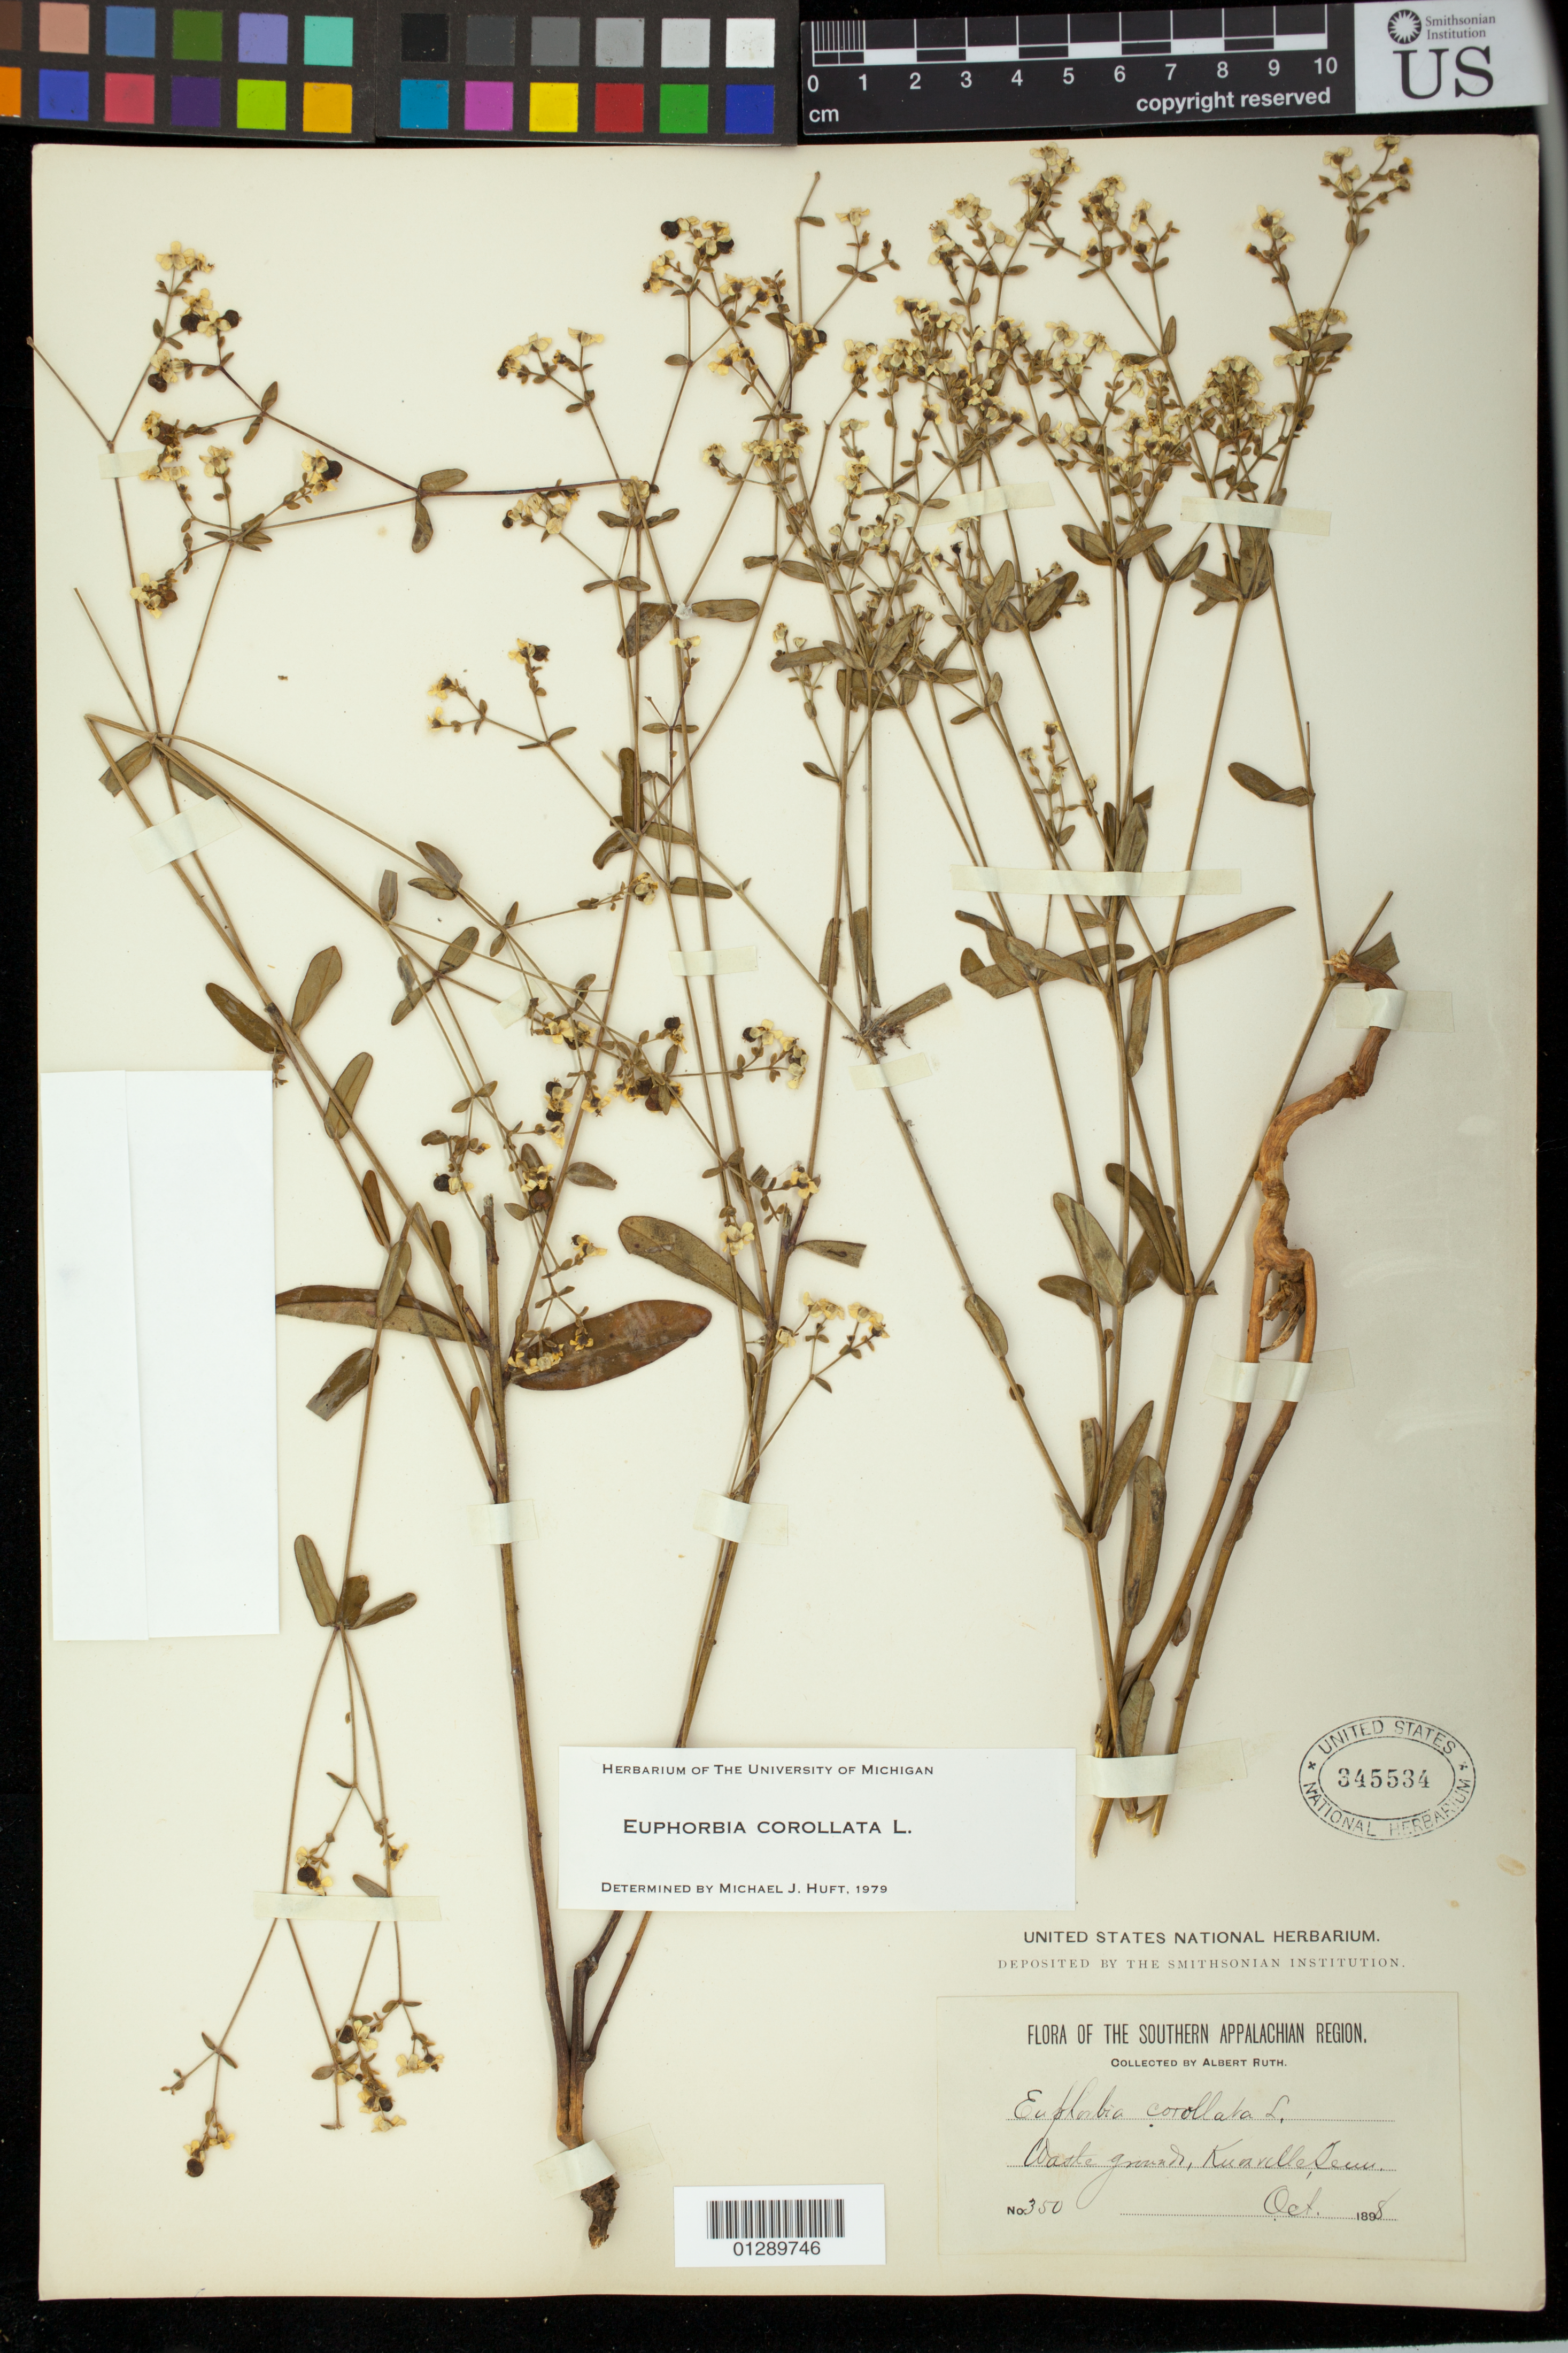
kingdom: Plantae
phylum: Tracheophyta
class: Magnoliopsida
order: Malpighiales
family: Euphorbiaceae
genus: Euphorbia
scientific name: Euphorbia corollata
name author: L.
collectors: A. Ruth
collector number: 350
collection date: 1898-10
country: United States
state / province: Tennessee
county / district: Knox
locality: Knoxville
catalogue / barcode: US 345534